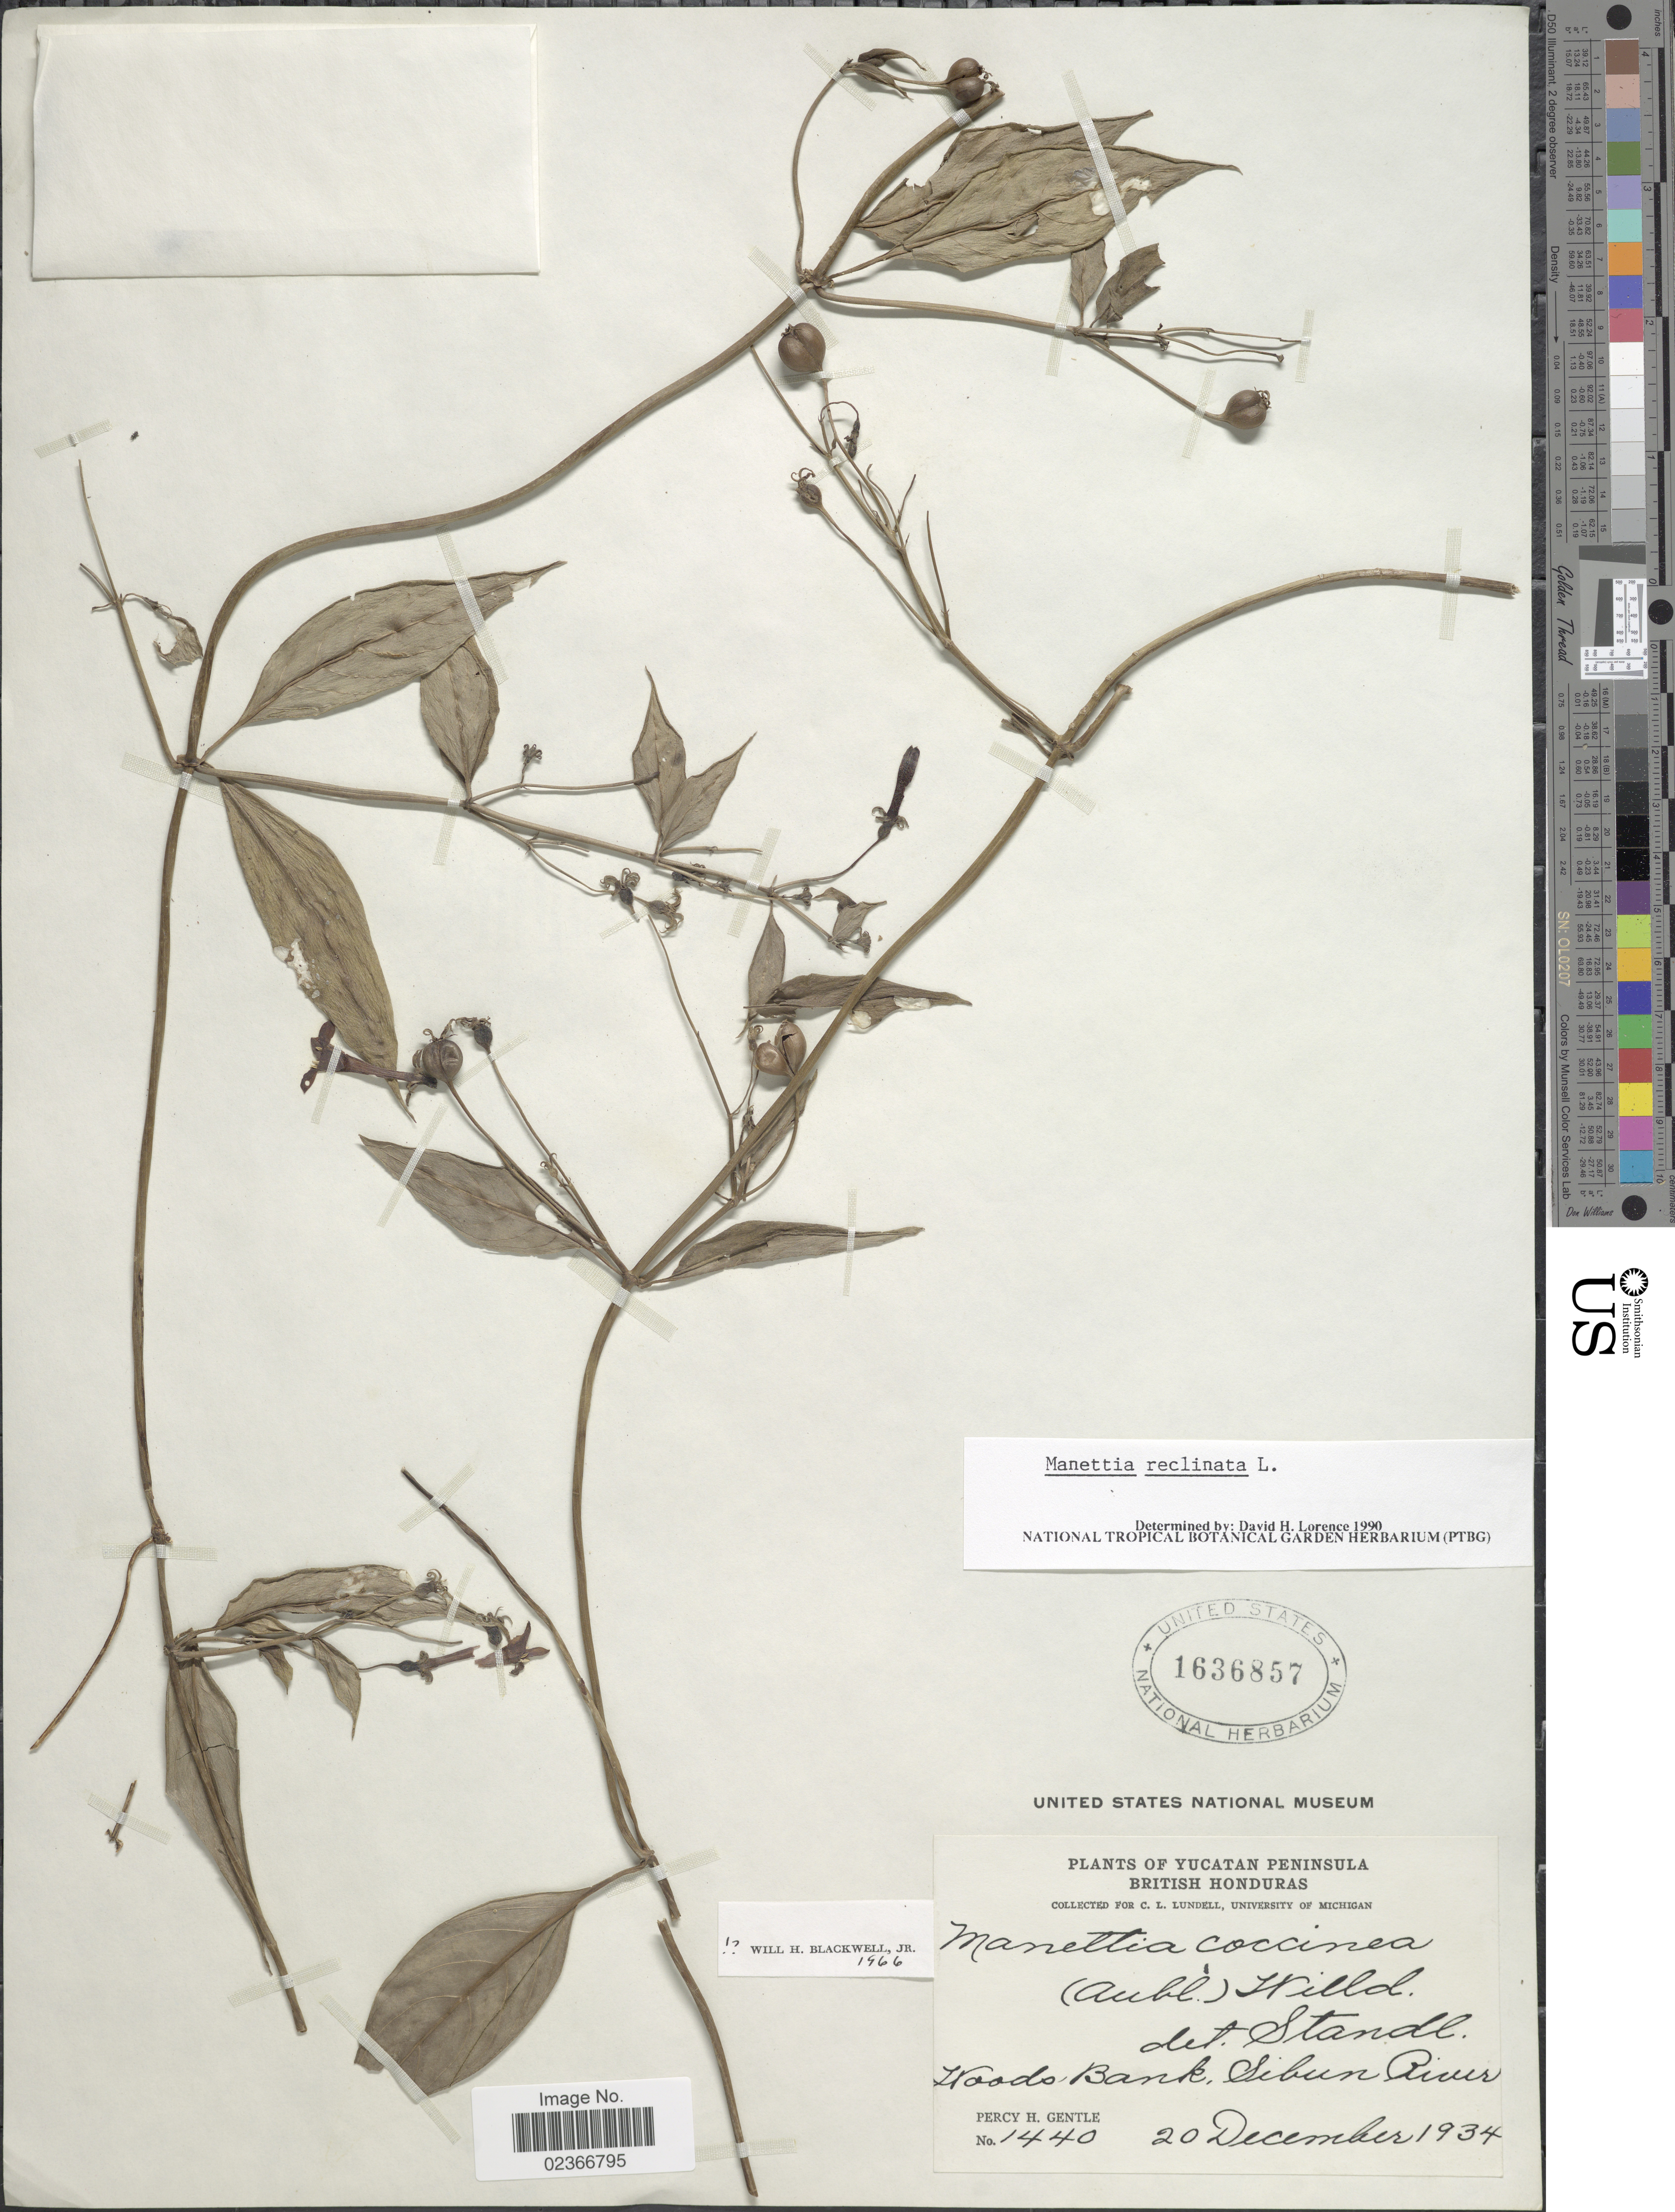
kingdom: Plantae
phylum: Tracheophyta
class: Magnoliopsida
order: Gentianales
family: Rubiaceae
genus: Manettia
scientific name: Manettia reclinata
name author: L.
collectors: P. H. Gentle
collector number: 1440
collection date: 1934-12-20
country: Belize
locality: Yucatan Peninsula. British Honduras. Hood's Bank, Sibun River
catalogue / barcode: US 1636857